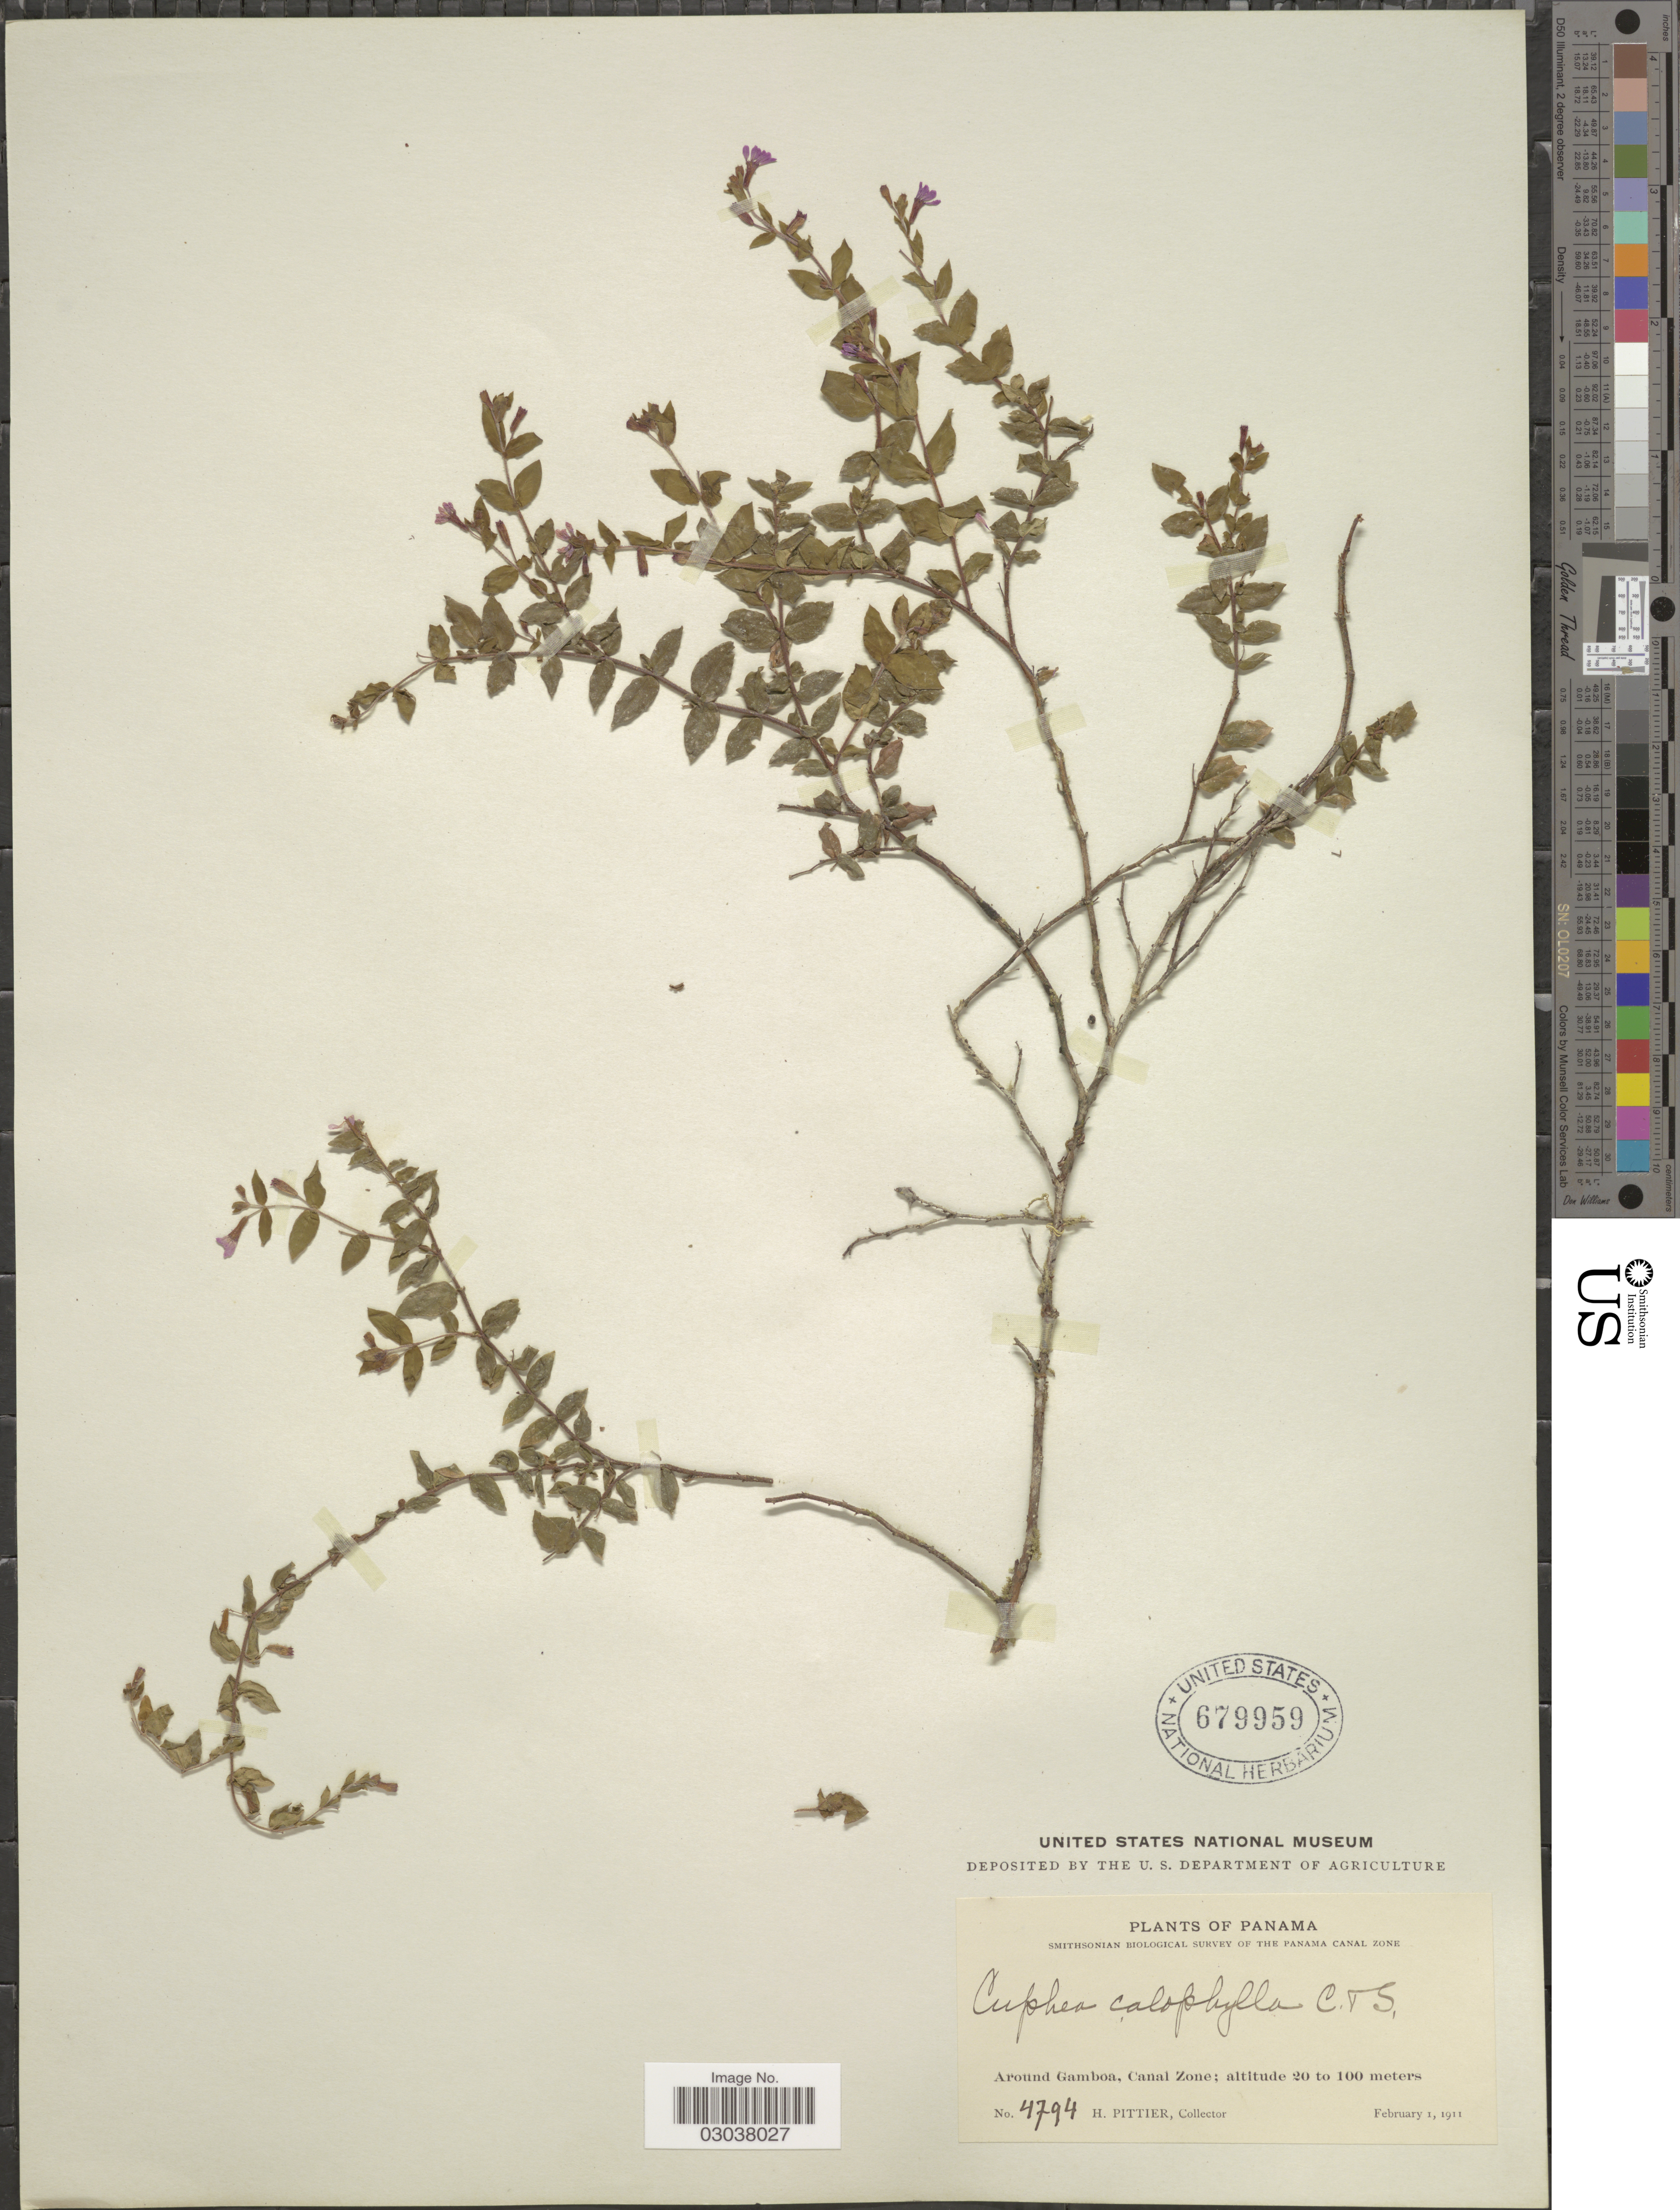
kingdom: Plantae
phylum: Tracheophyta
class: Magnoliopsida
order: Myrtales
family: Lythraceae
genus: Cuphea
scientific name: Cuphea calophylla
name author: Cham. & Schltdl.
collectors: H. F. Pittier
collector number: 4794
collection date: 1911-02-01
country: Panama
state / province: Colón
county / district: Canal Zone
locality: Around Gamboa, Canal Zone.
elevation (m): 20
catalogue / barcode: US 679959